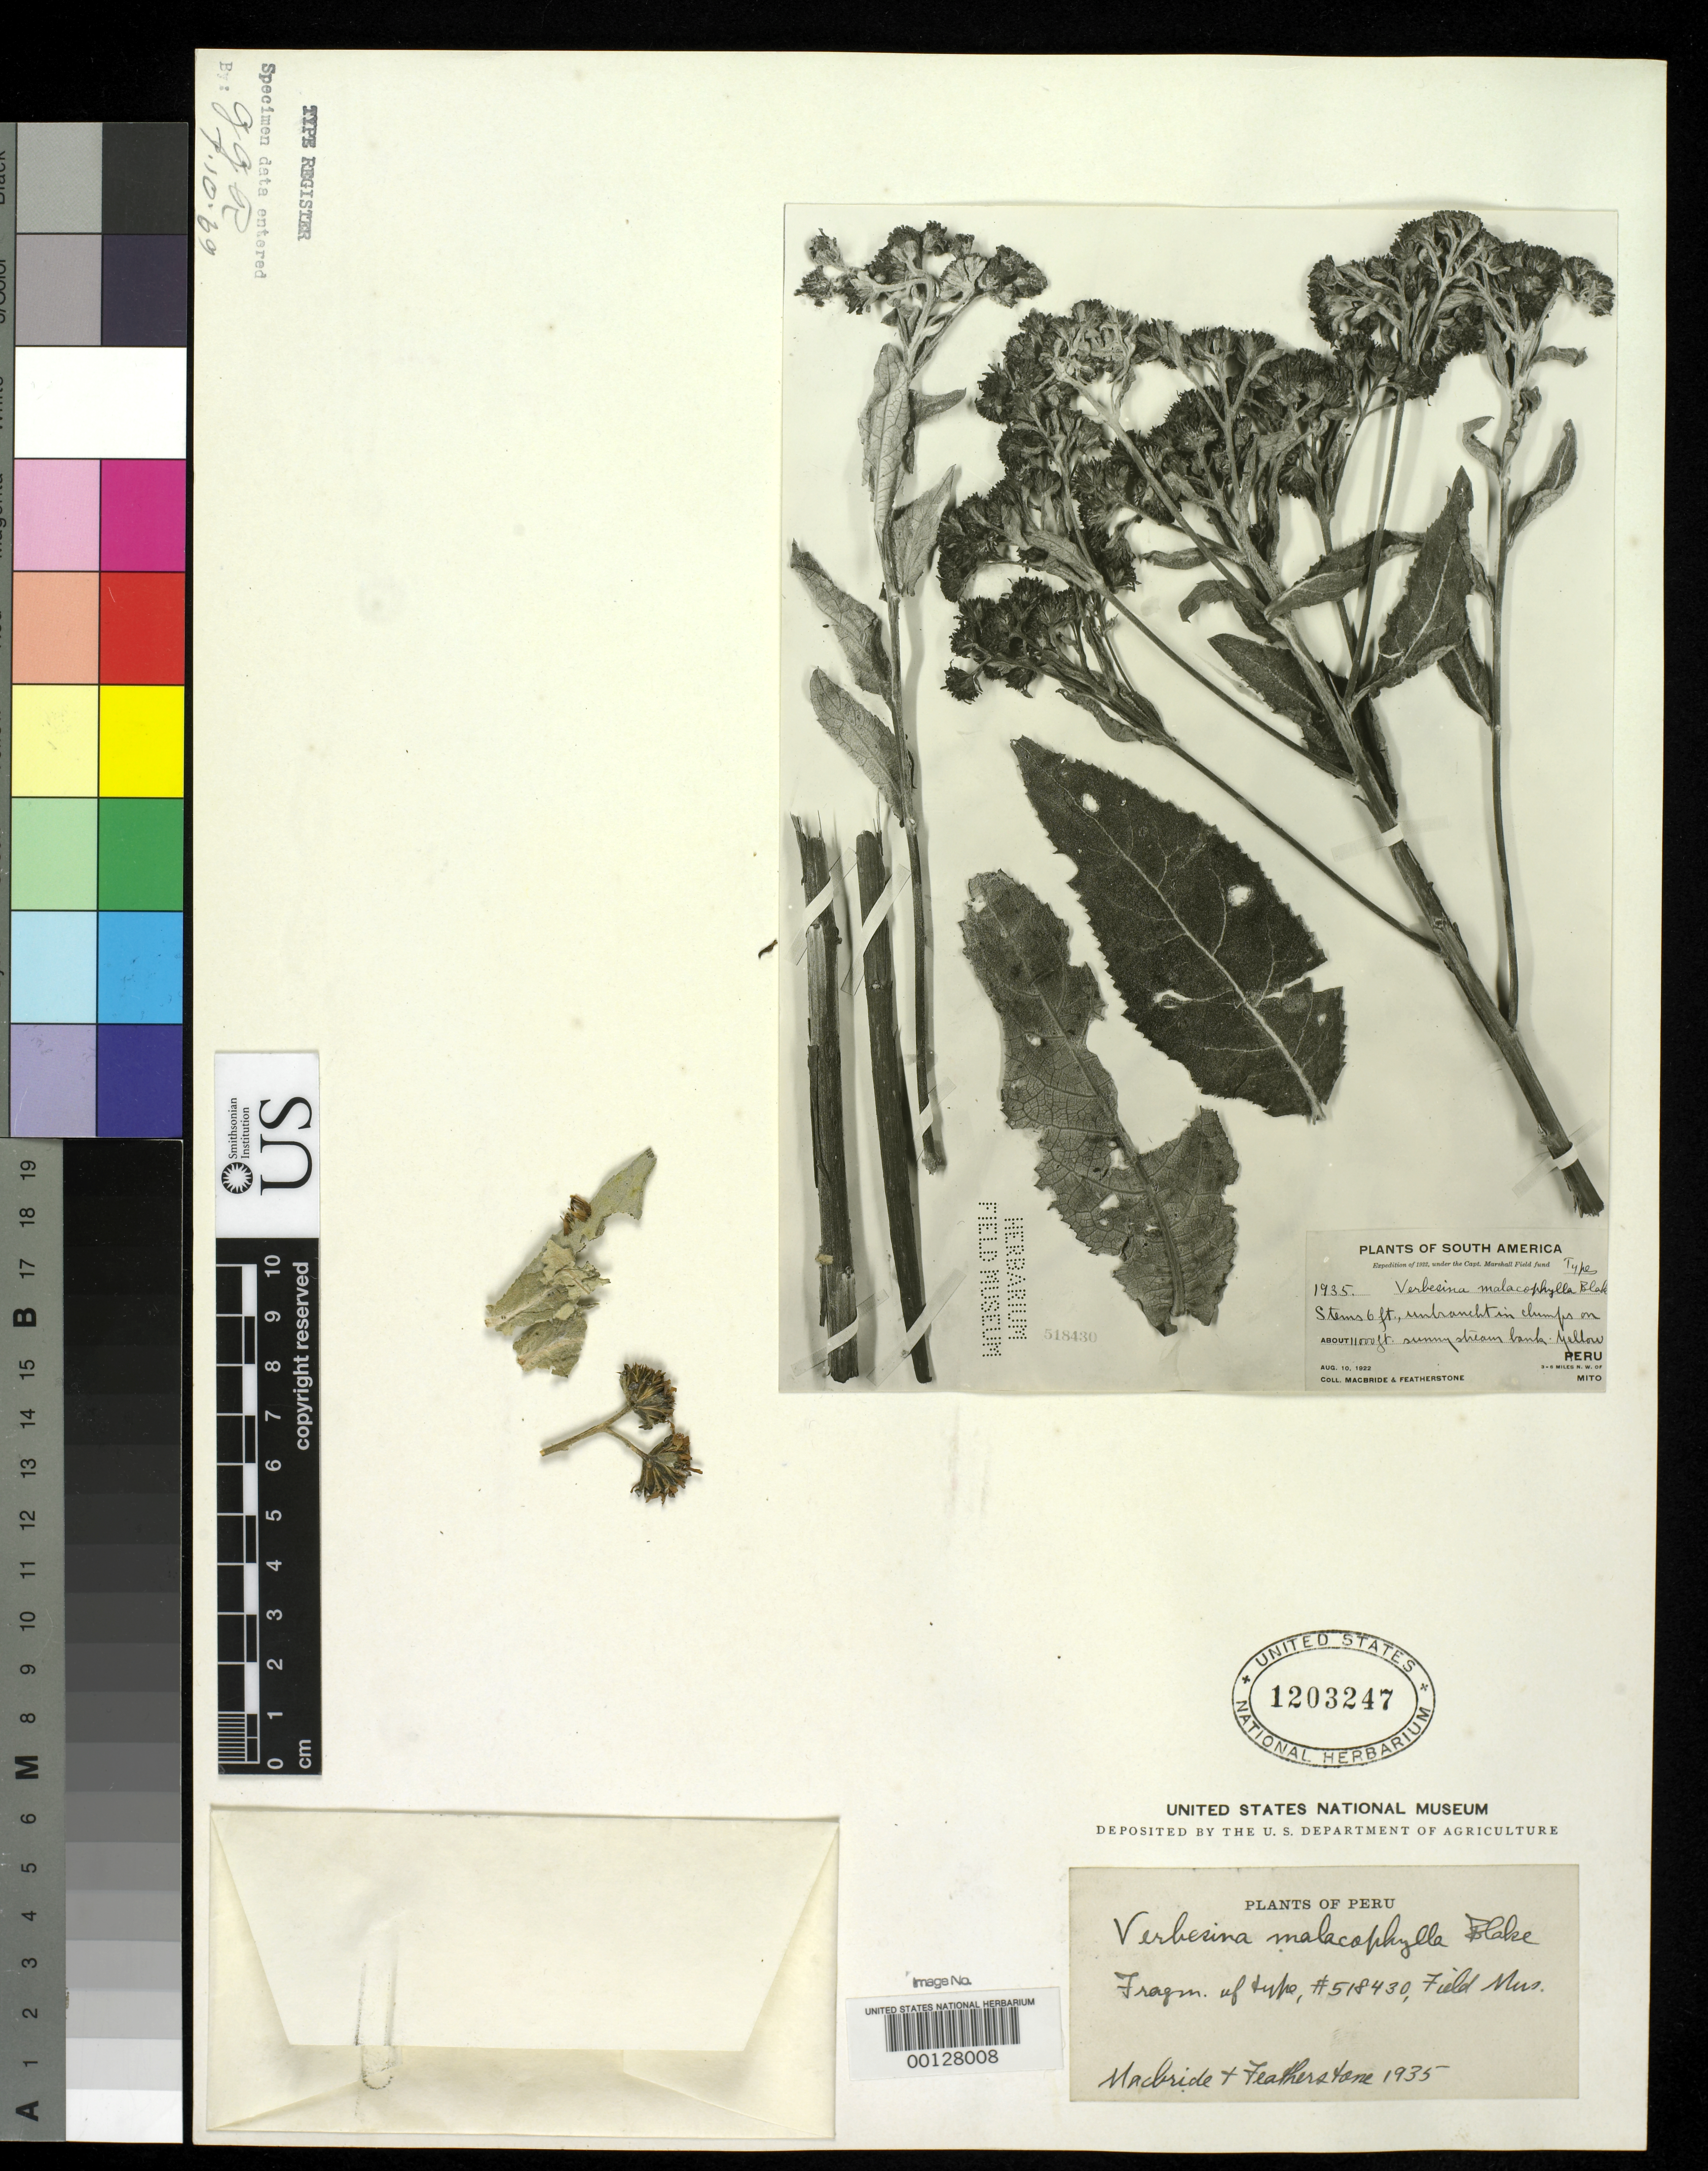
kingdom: Plantae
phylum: Tracheophyta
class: Magnoliopsida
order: Asterales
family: Asteraceae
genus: Verbesina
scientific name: Verbesina malacophylla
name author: S.F. Blake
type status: Type Fragment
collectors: J. F. Macbride & W. Featherstone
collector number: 1935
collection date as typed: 10 Aug 1922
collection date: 1922-08-10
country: Peru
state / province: Huánuco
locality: NW of Mito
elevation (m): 3355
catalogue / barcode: US 1203247